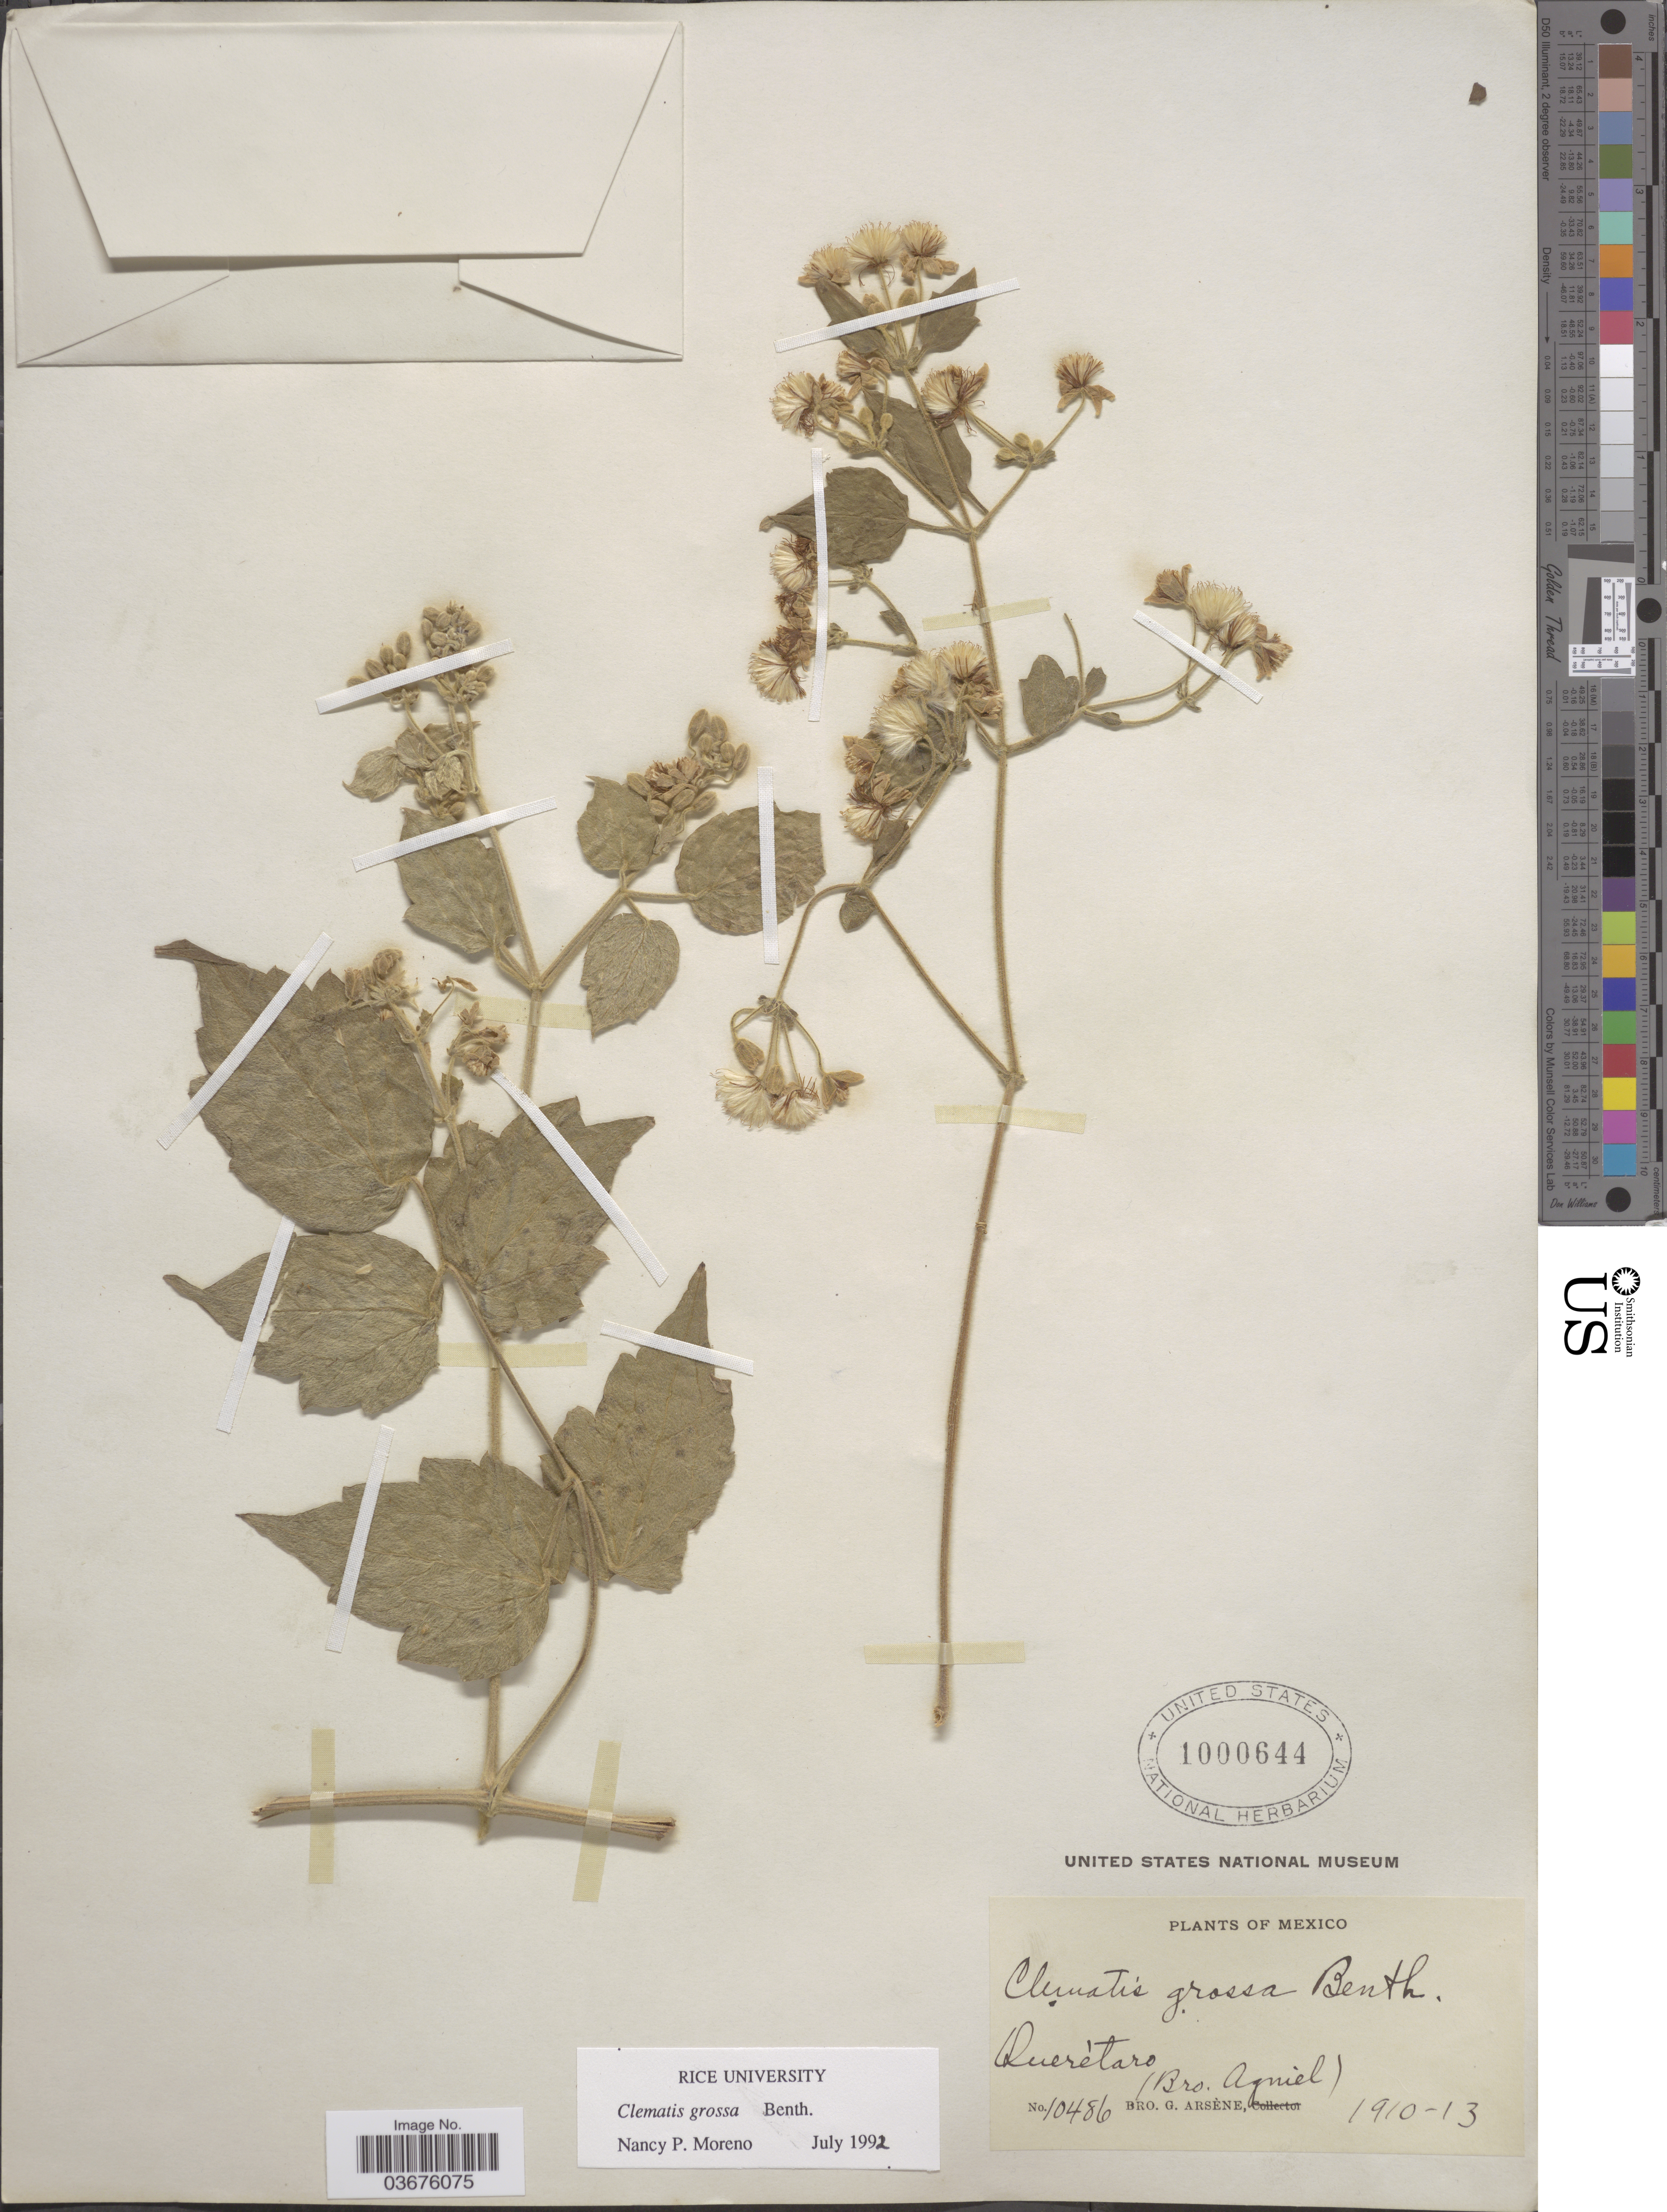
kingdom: Plantae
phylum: Tracheophyta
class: Magnoliopsida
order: Ranunculales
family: Ranunculaceae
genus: Clematis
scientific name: Clematis grossa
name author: Benth.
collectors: Bro. G. Arsène & Bro. Agniel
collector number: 10486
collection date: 1910/1913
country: Mexico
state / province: Querétaro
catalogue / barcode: US 1000644